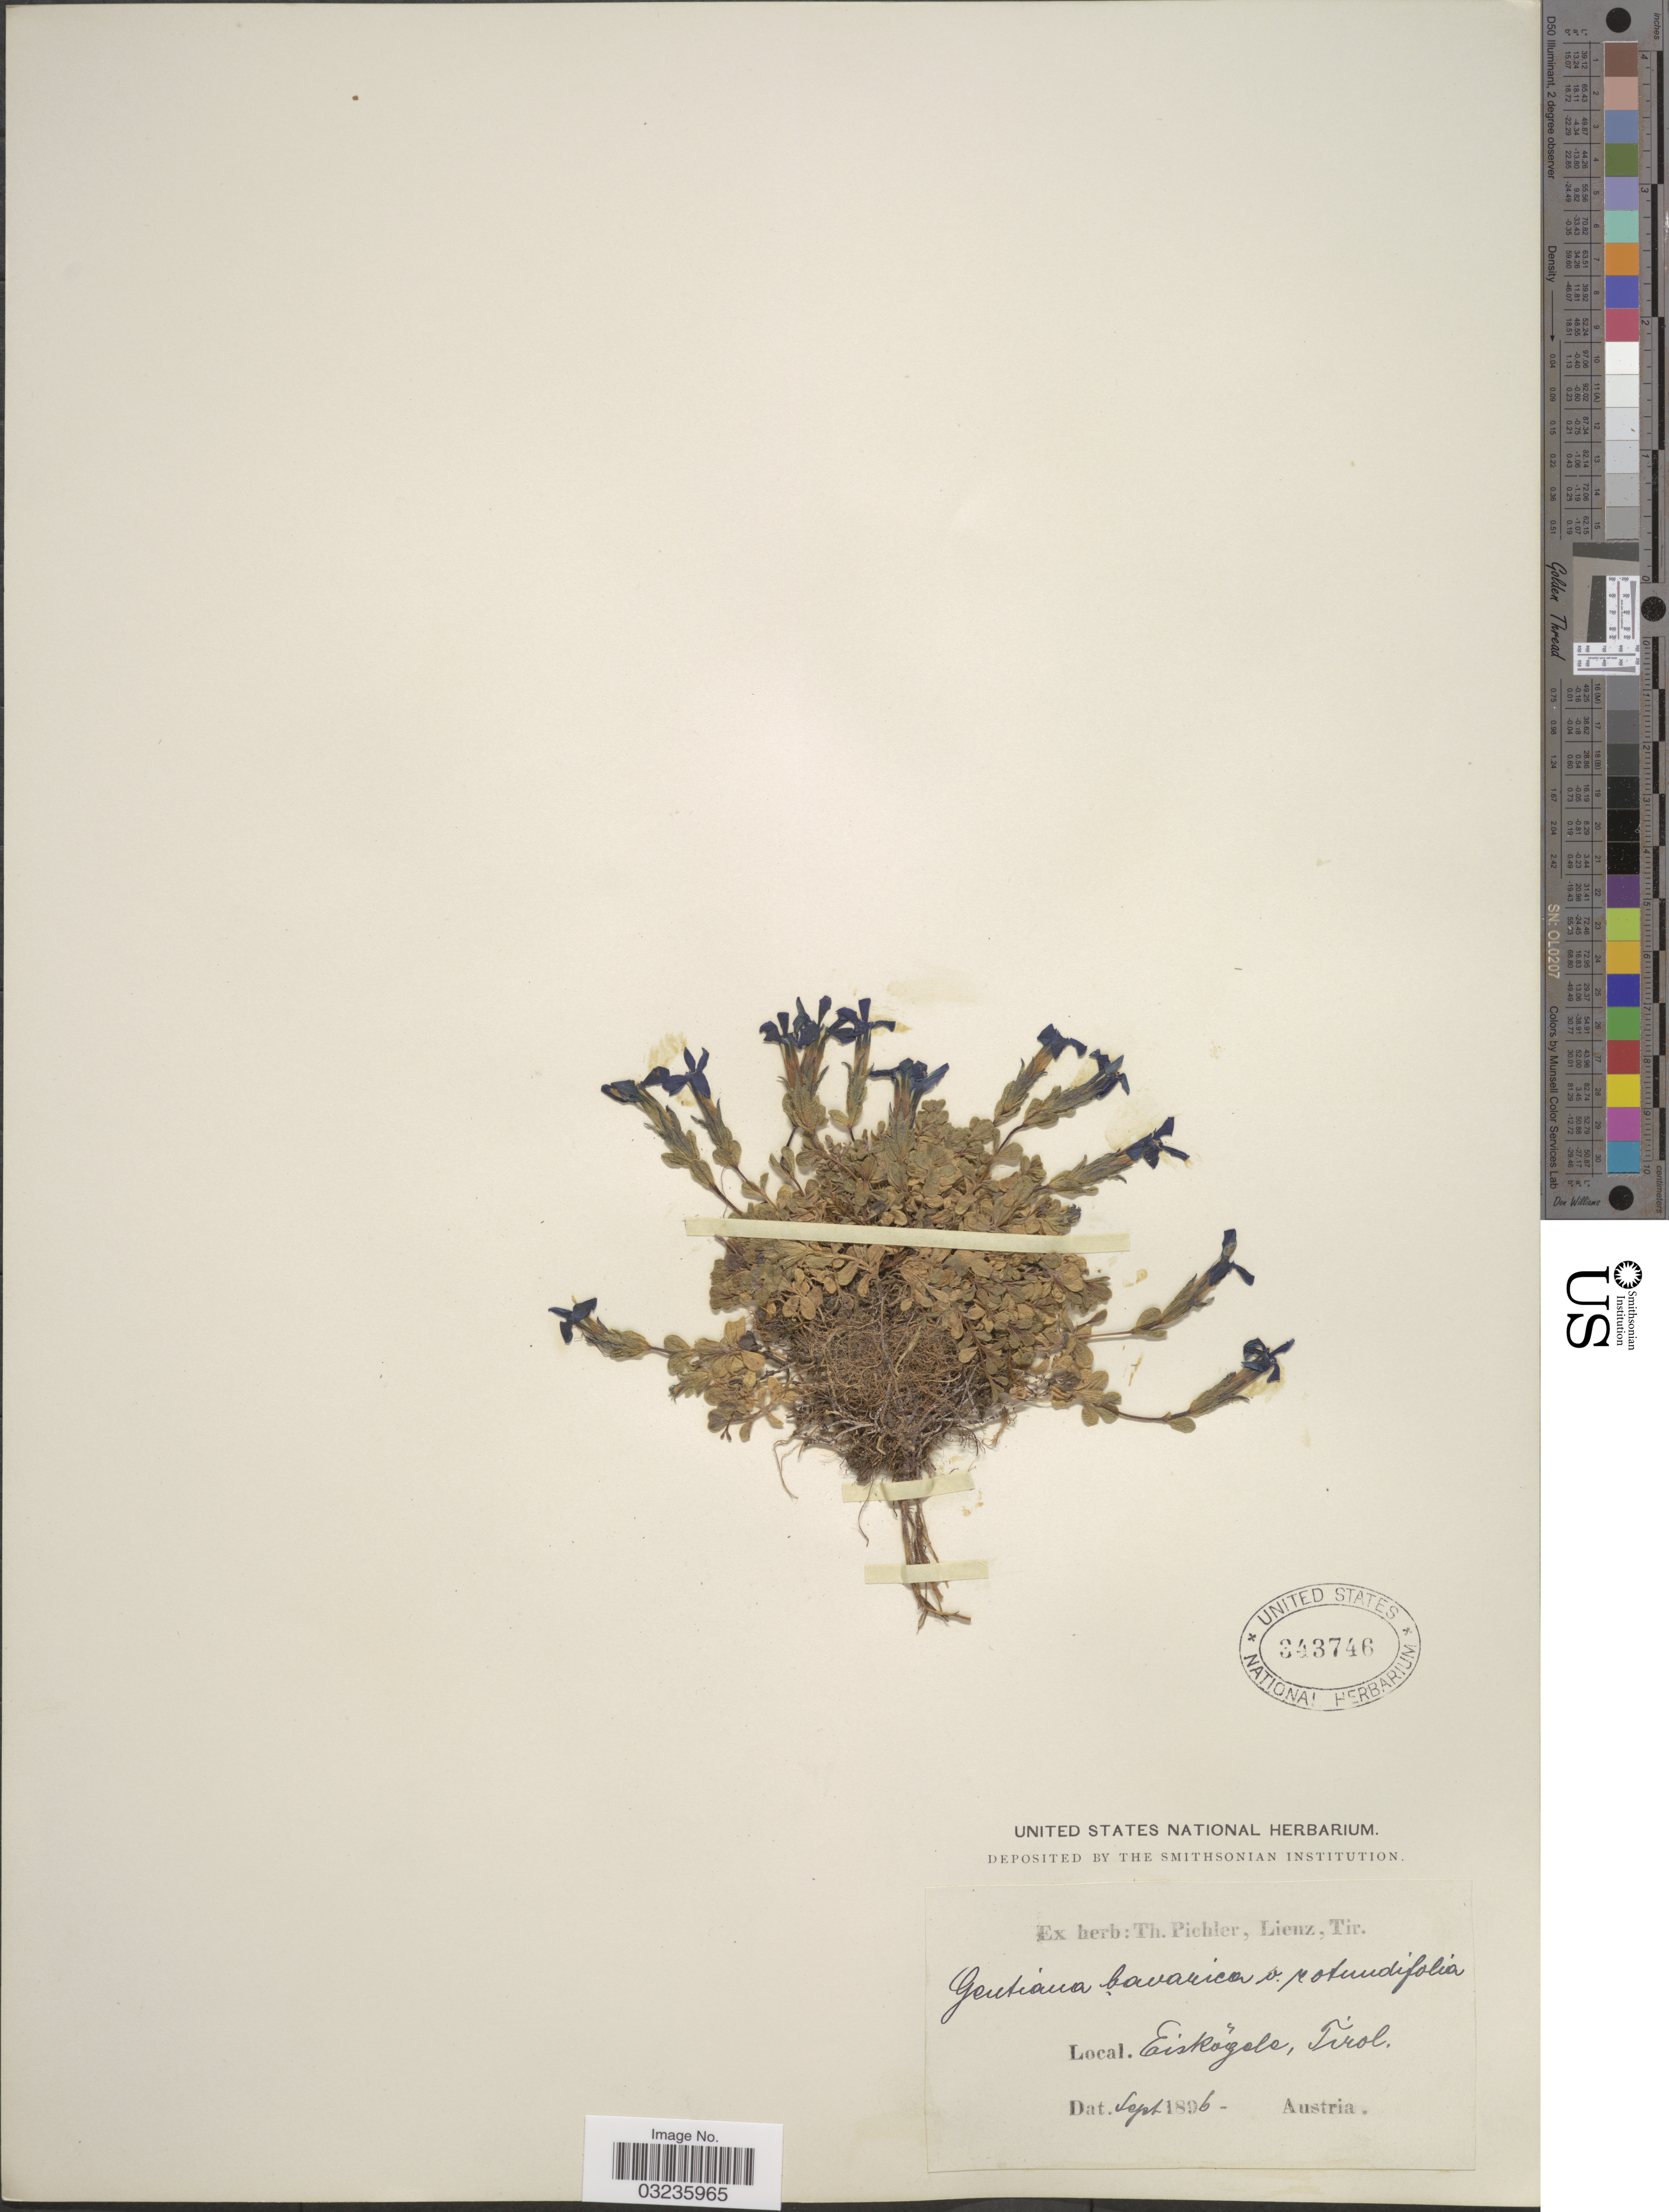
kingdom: Plantae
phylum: Tracheophyta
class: Magnoliopsida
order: Gentianales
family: Gentianaceae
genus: Gentiana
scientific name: Gentiana bavarica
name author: L.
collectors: ex herb. T. Pichler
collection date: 1896-09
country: Austria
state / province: Tirol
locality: Eiskogels.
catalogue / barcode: US 343746